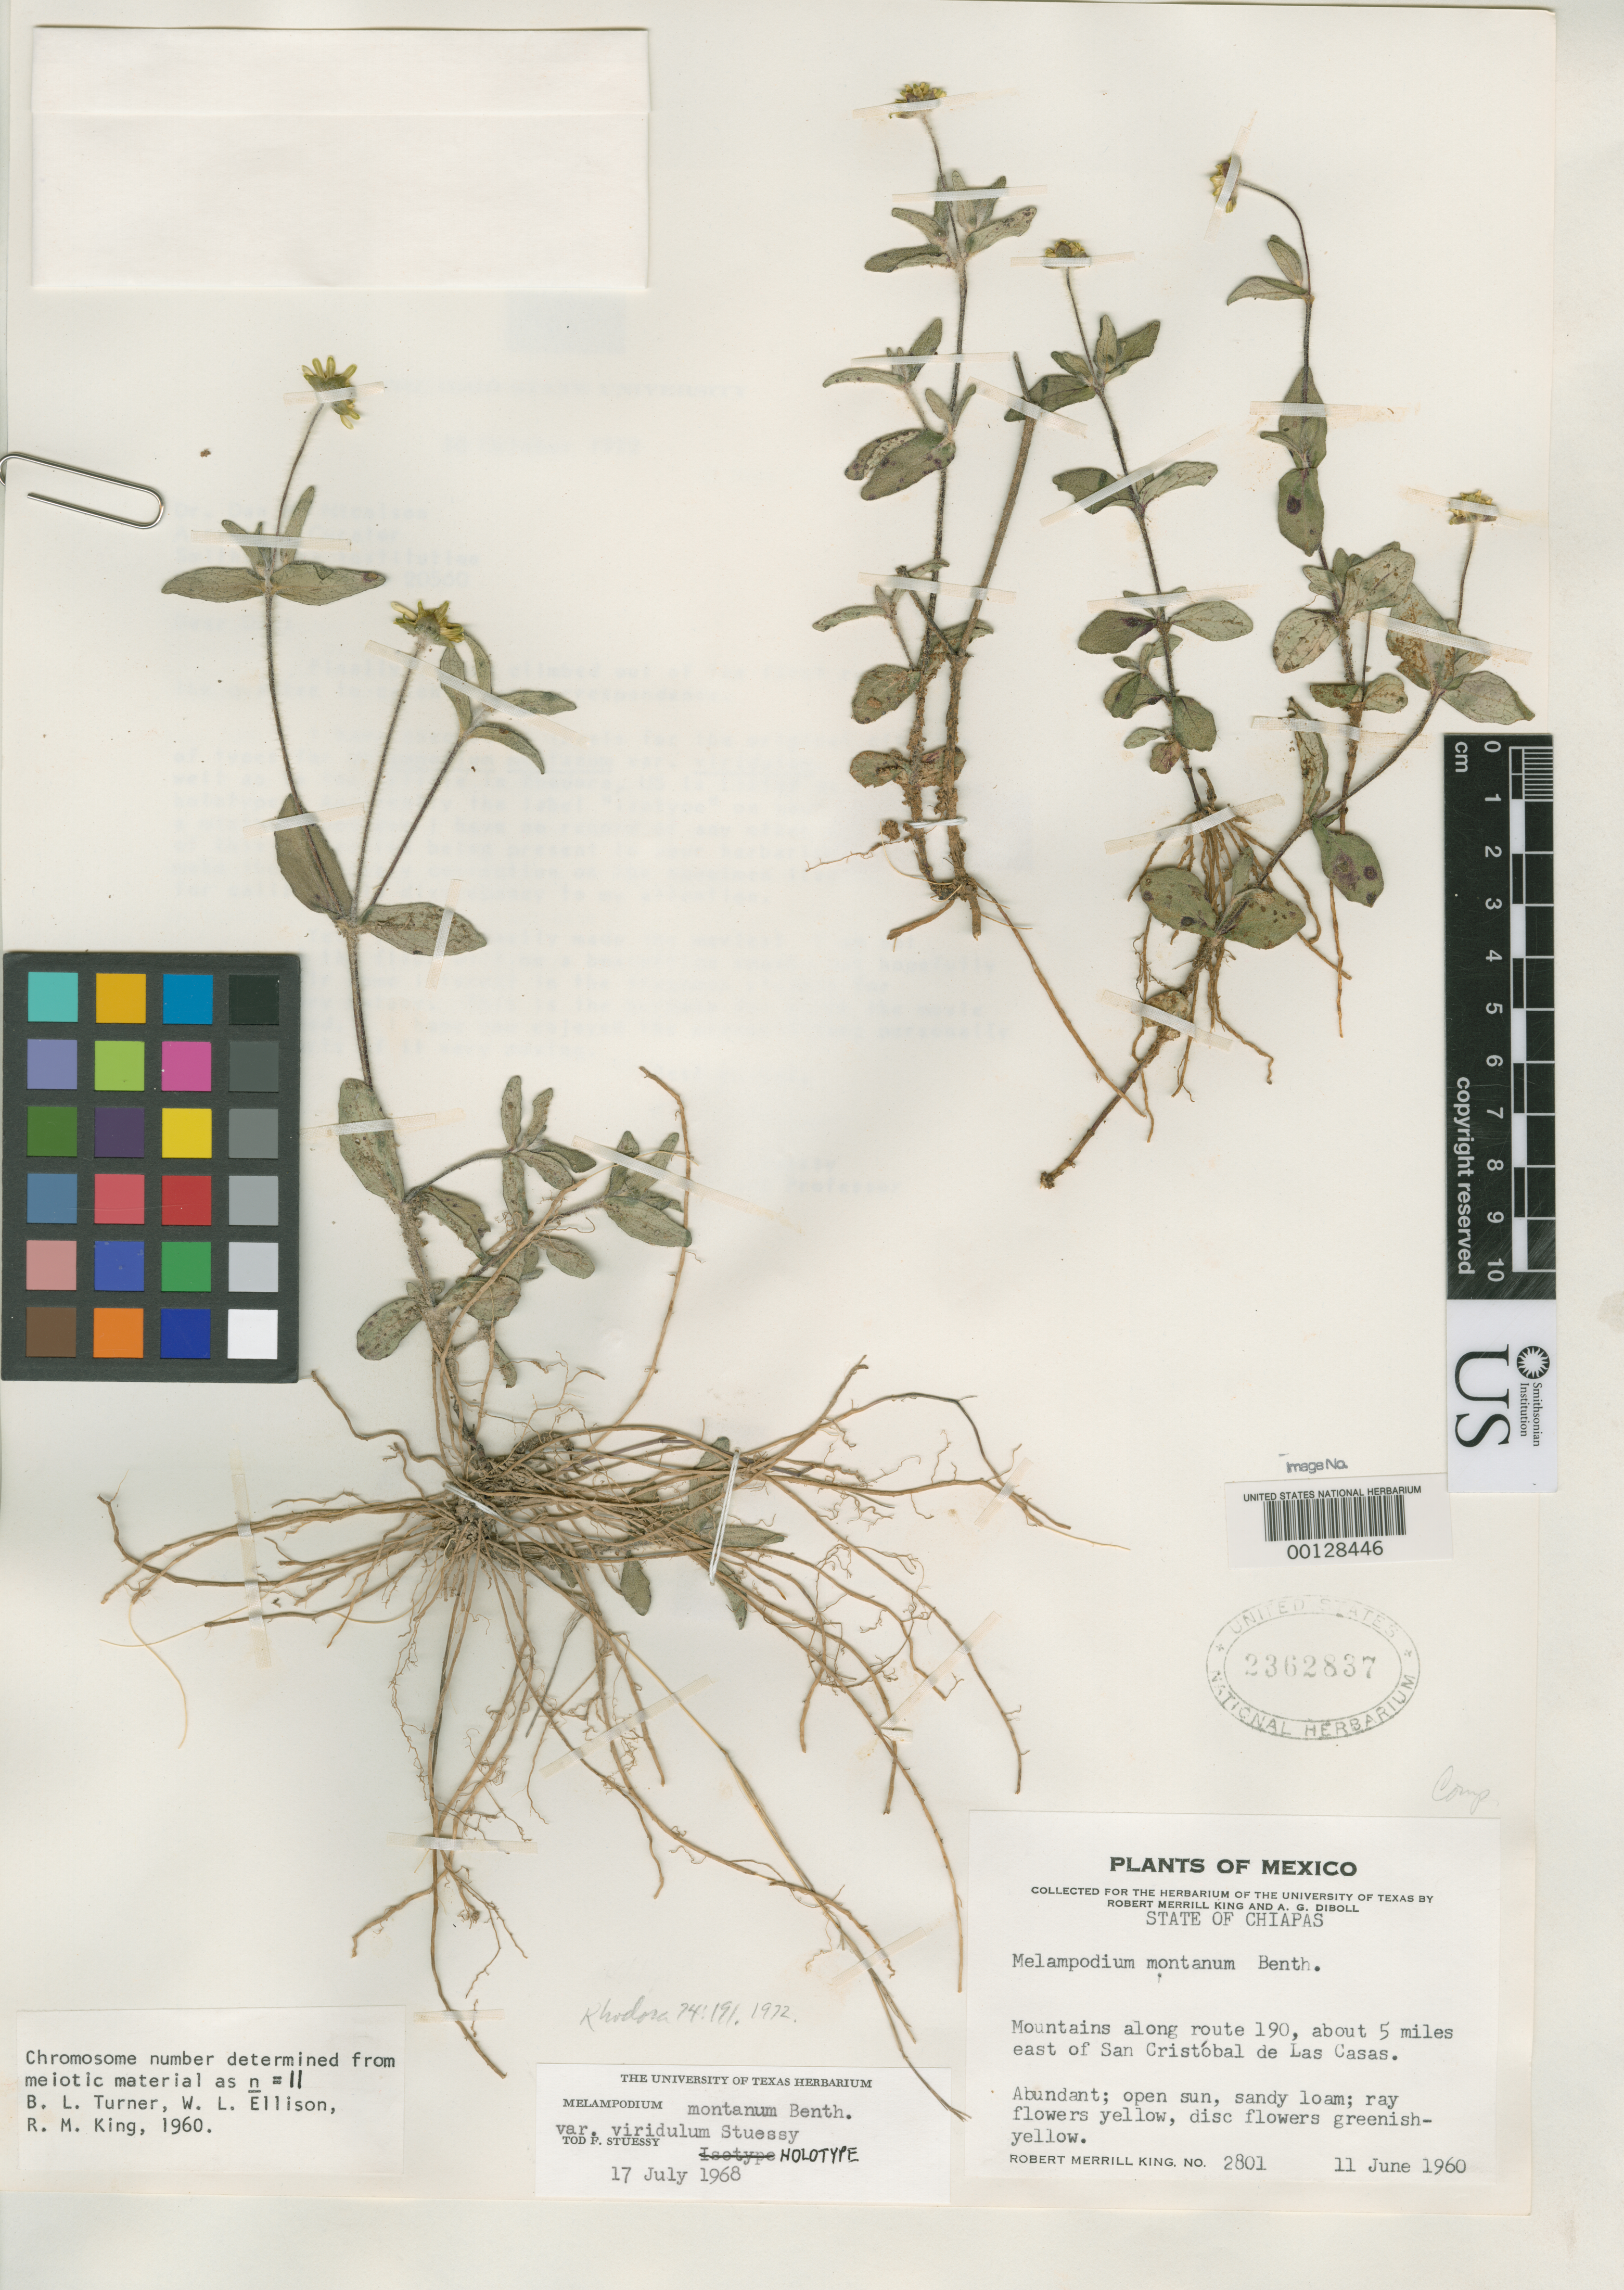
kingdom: Plantae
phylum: Tracheophyta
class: Magnoliopsida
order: Asterales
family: Asteraceae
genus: Melampodium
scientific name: Melampodium montanum var. viridulum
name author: Stuessy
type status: Holotype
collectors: R. M. King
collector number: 2801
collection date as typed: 11 Jun 1960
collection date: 1960-06-11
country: Mexico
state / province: Chiapas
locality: Route 190, E of San Cristobal de Las Casas.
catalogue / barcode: US 2362837